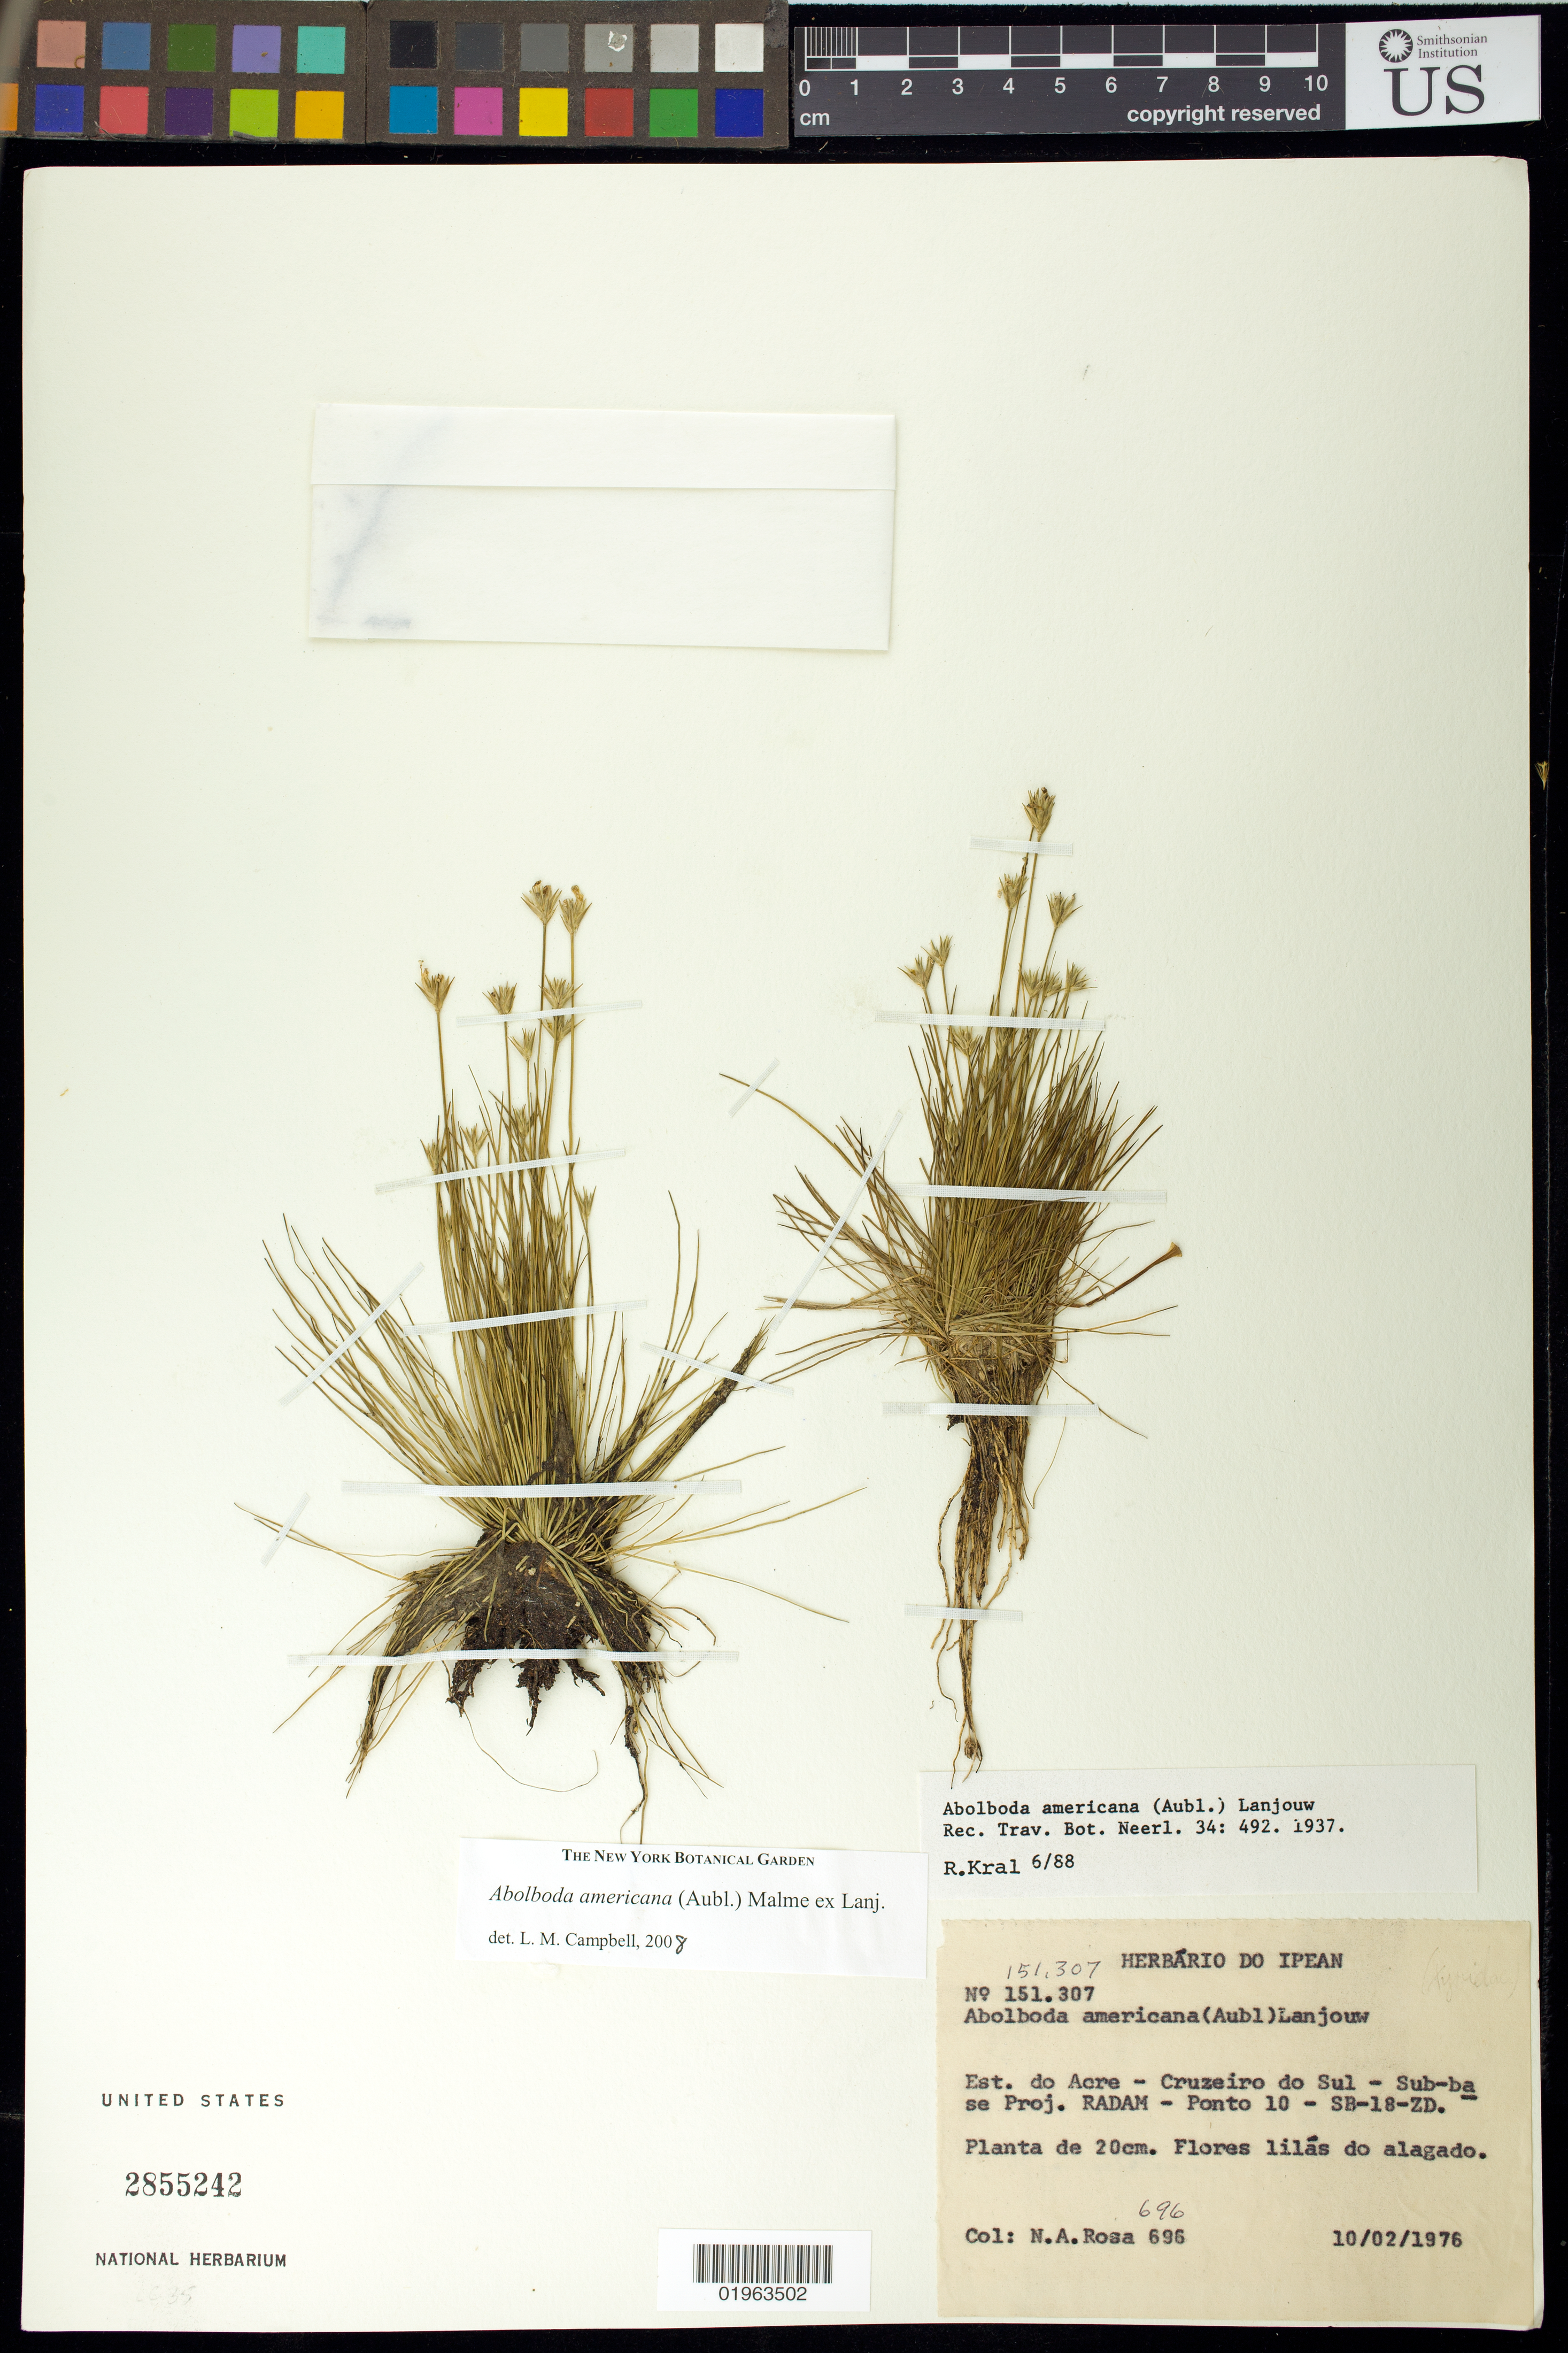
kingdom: Plantae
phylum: Tracheophyta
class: Liliopsida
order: Poales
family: Xyridaceae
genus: Abolboda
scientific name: Abolboda americana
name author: (Aubl.) Lanj.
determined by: Campbell, L. M.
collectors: N. A. Rosa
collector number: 696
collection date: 1976-02-10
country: Brazil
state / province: Acre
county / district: Cruzeiro do Sul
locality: Sub-base Proj. RADAM--Ponto 10-SB-18-ZD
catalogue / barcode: US 2855242